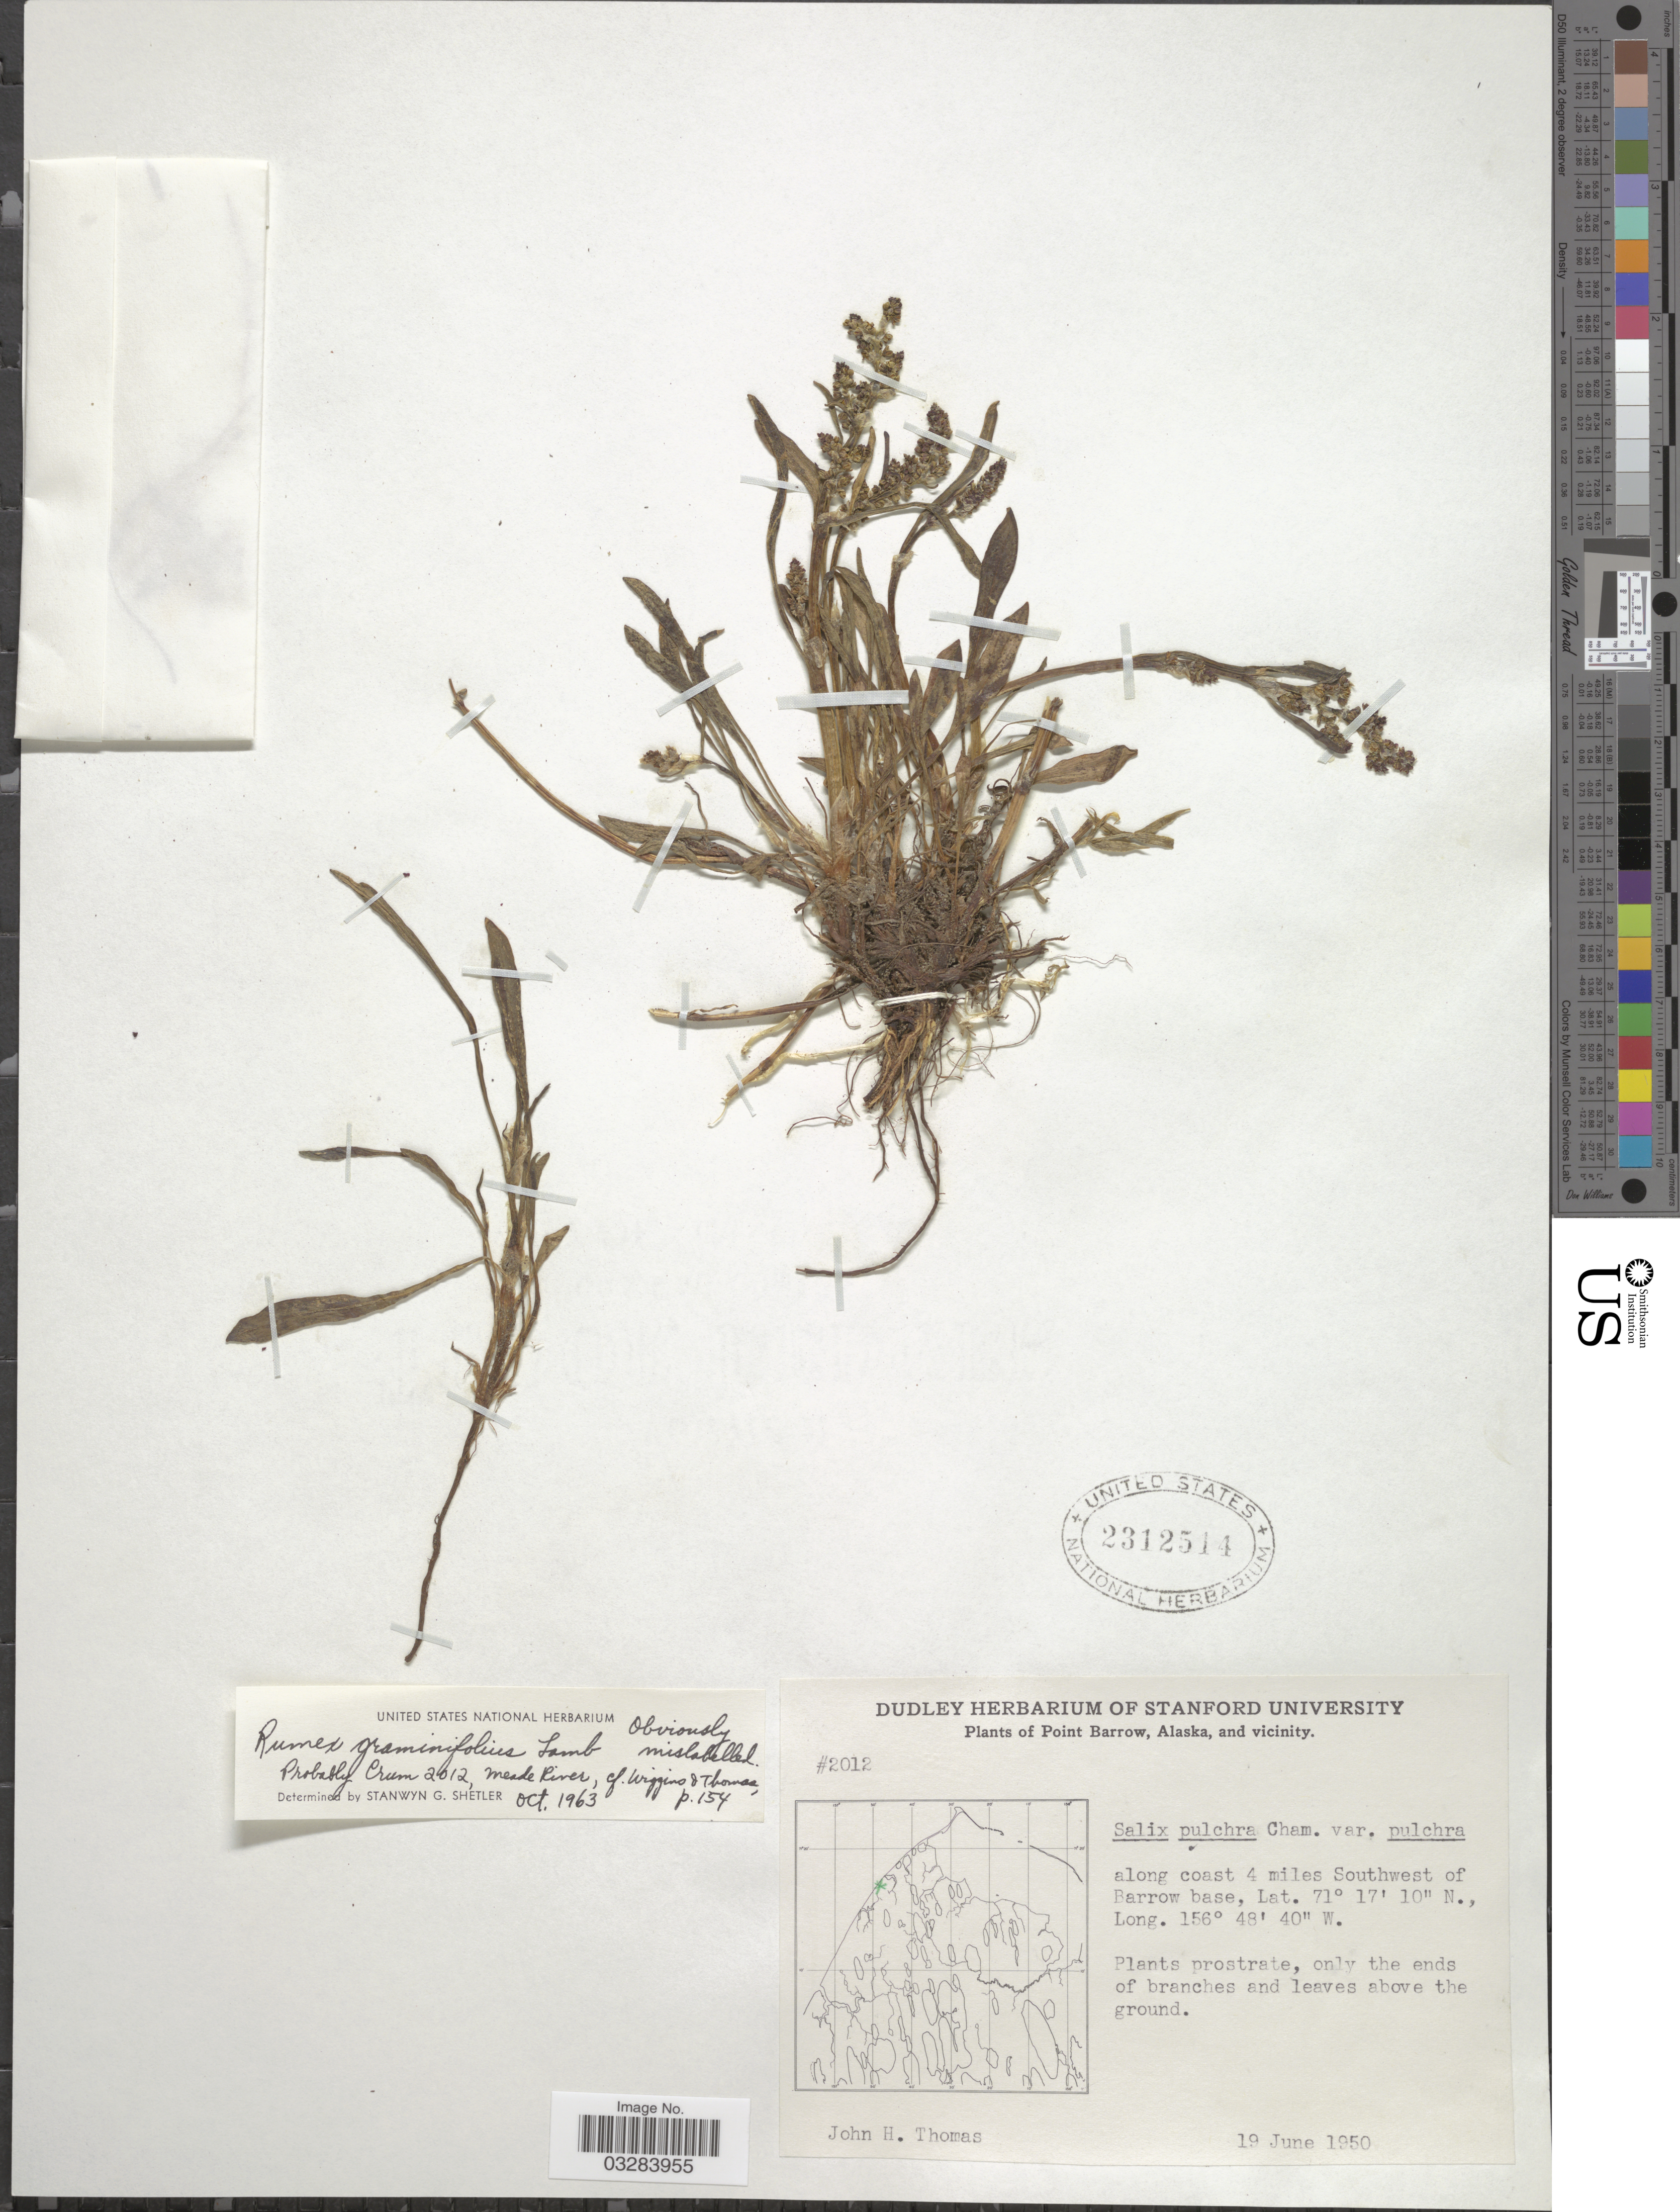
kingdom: Plantae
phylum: Tracheophyta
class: Magnoliopsida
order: Caryophyllales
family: Polygonaceae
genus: Rumex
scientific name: Rumex graminifolius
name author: Rudolph ex Lamb.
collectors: J. H. Thomas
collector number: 2012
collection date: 1950-06-19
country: United States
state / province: Alaska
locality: Point Barrow, Alaska, and vicinity. Along coast 4 miles Southwest of Barrow base.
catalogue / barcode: US 2312514